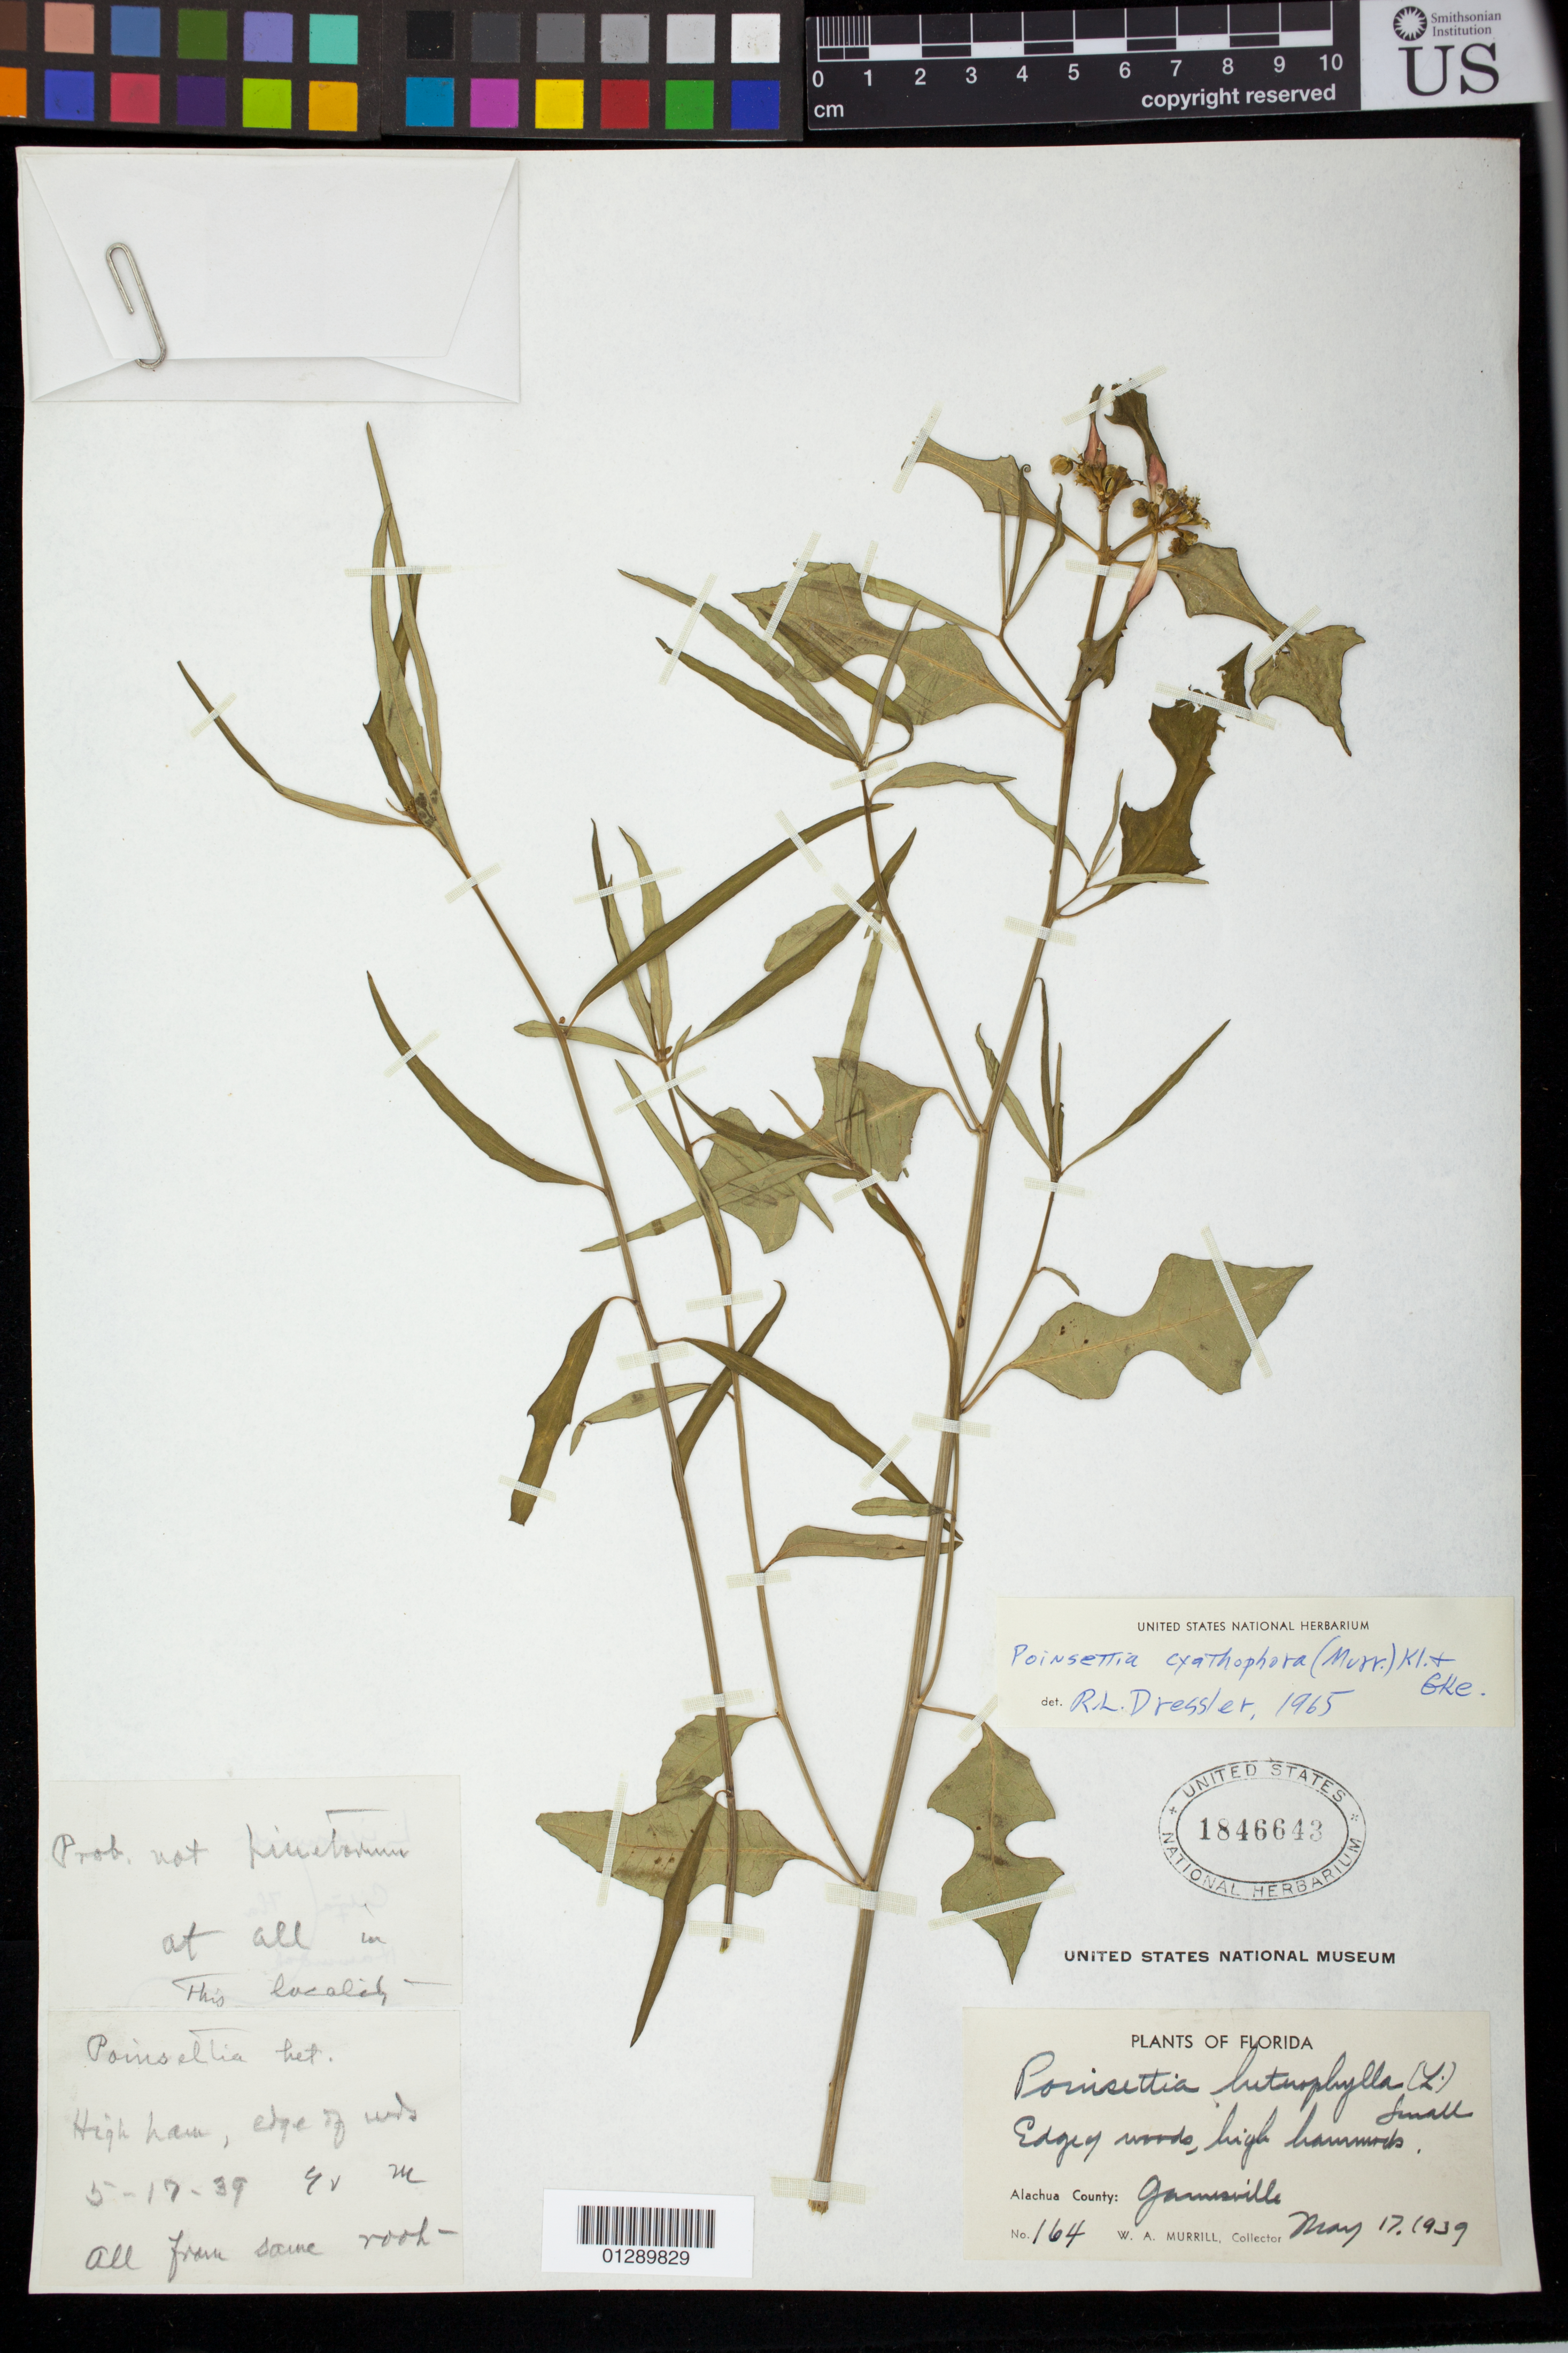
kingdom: Plantae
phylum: Tracheophyta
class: Magnoliopsida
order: Malpighiales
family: Euphorbiaceae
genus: Euphorbia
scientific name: Euphorbia heterophylla var. cyathophora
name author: (Murr.) Griseb.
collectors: W. A. Murrill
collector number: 164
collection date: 1939-05-17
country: United States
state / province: Florida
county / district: Alachua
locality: Gainesville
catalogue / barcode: US 1846643